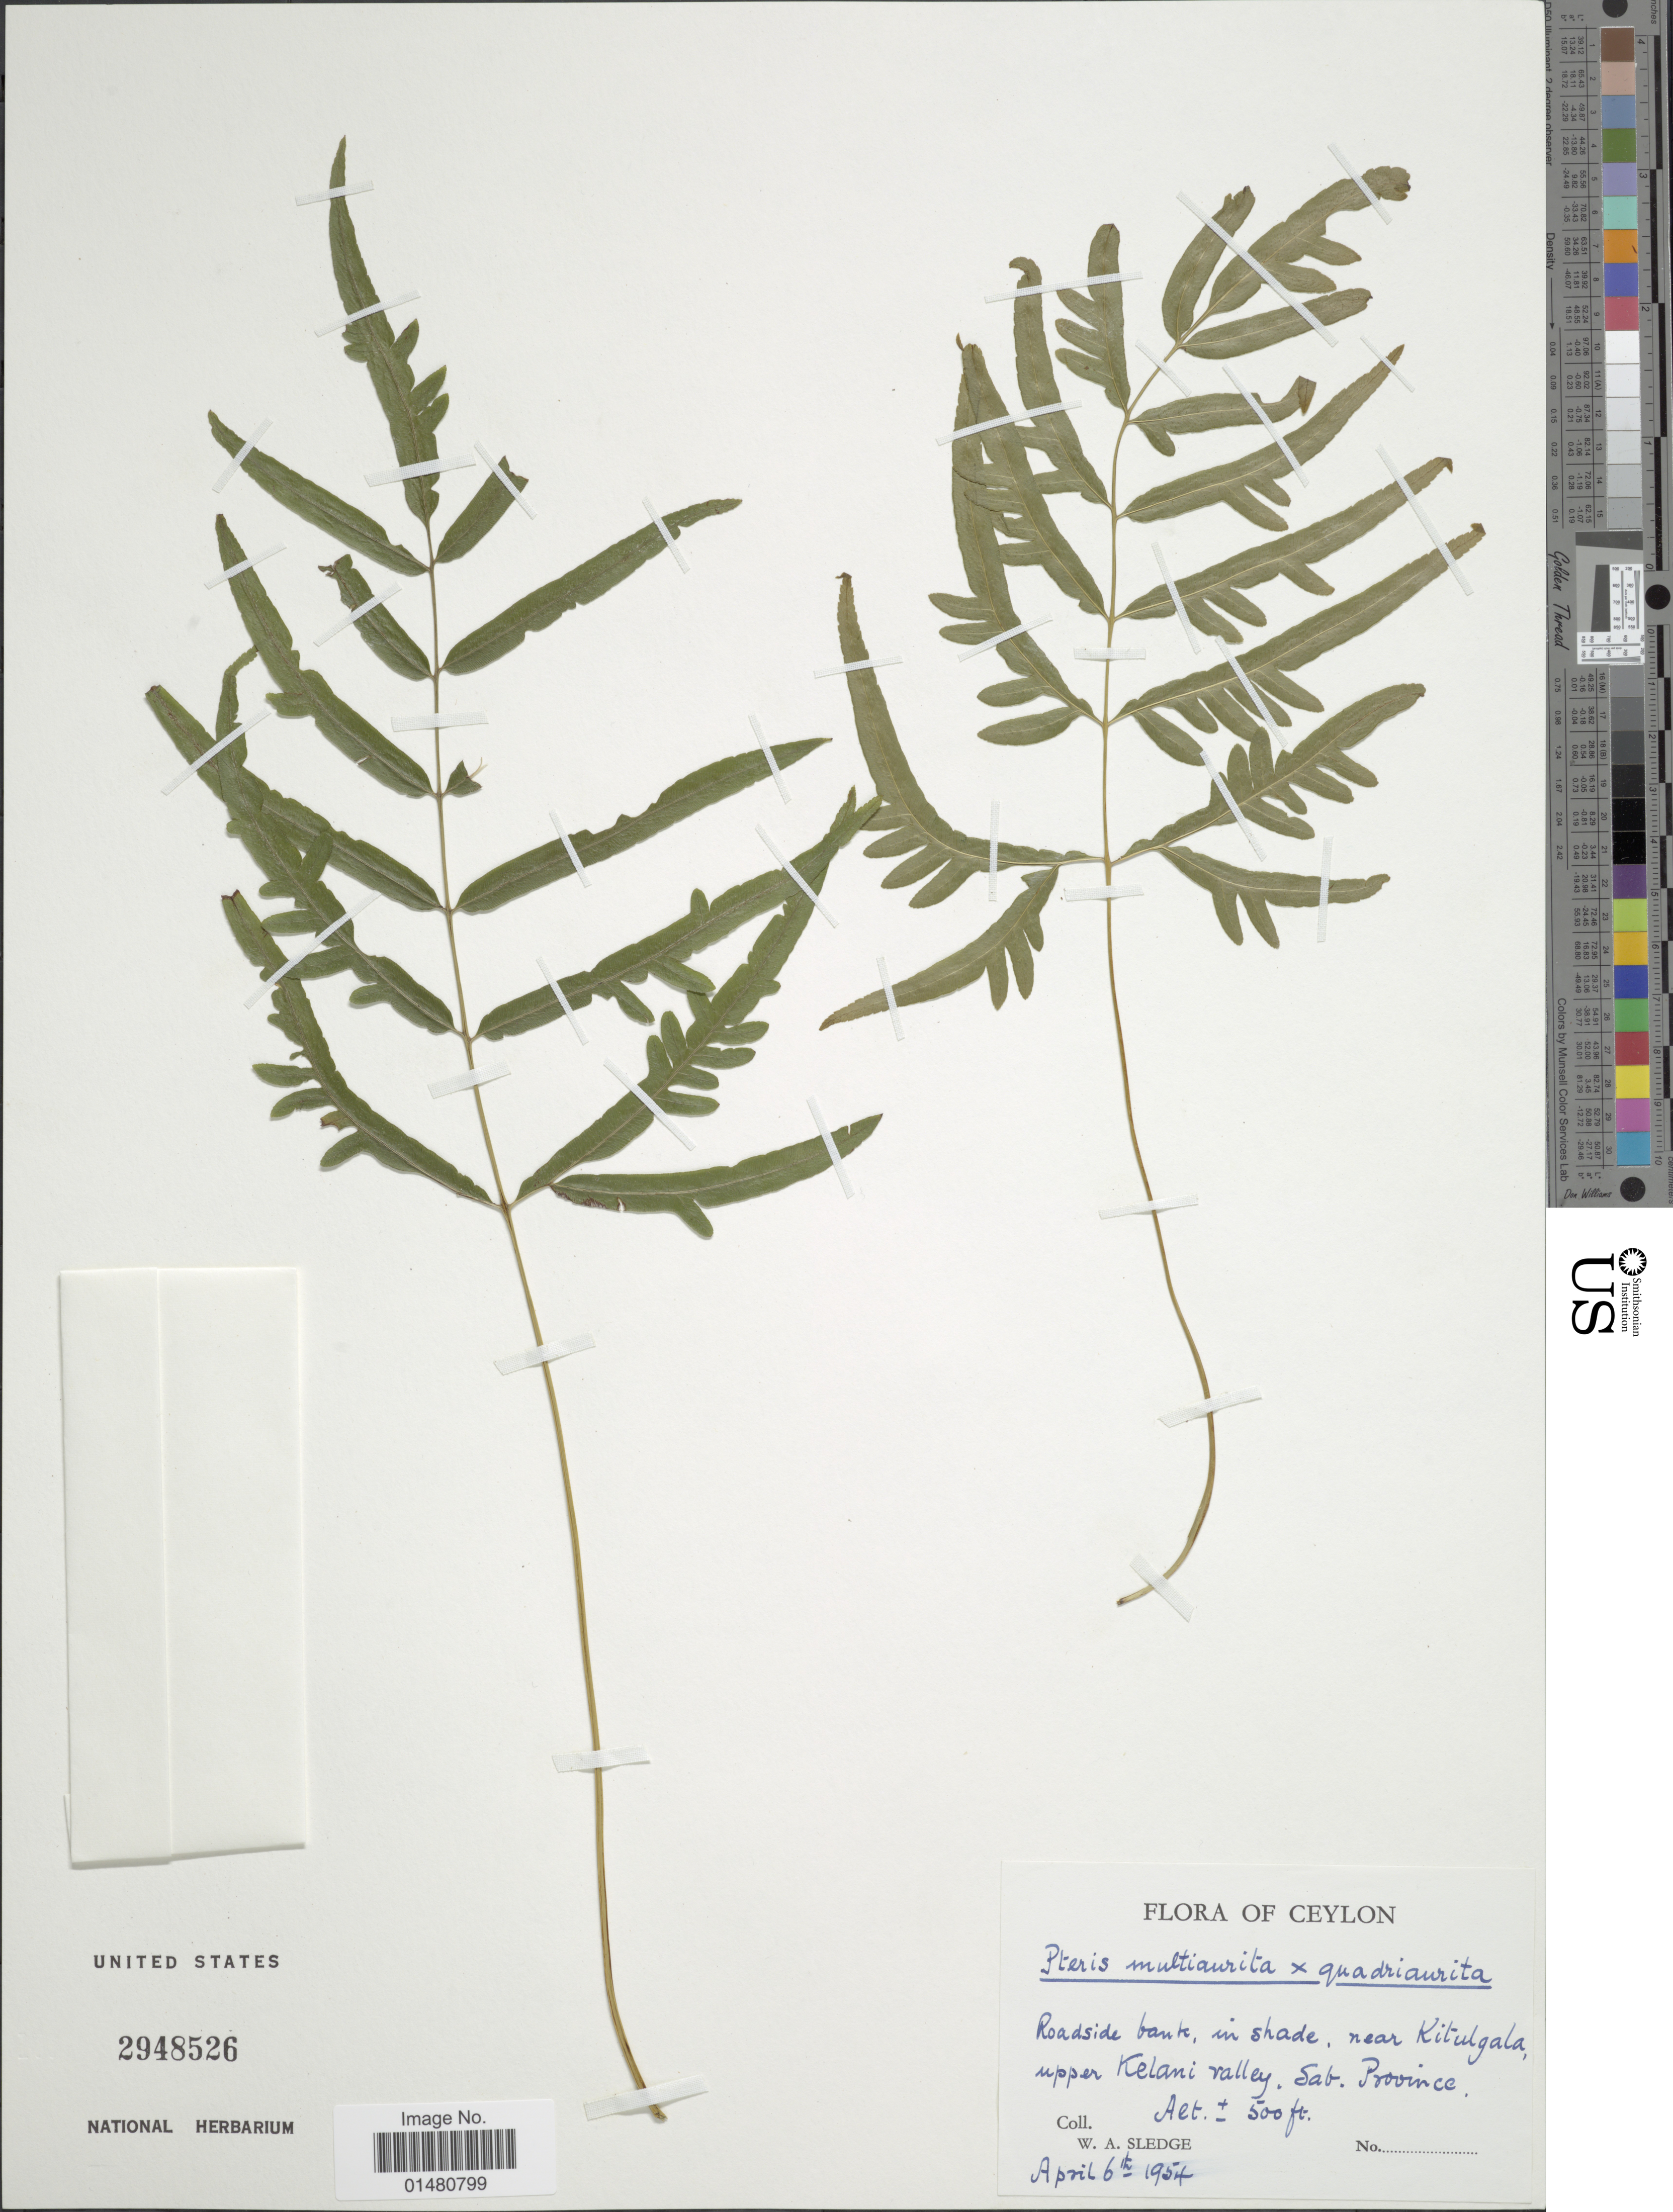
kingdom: Plantae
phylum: Tracheophyta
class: Polypodiopsida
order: Polypodiales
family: Pteridaceae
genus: Pteris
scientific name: Pteris multiaurita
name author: J. Agardh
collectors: W. A. Sledge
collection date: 1954-04-06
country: Sri Lanka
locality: Roadsie bank, in shade, near Kitulgala, upper Kelani valley Sab. Province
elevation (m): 152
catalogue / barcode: US 2948526